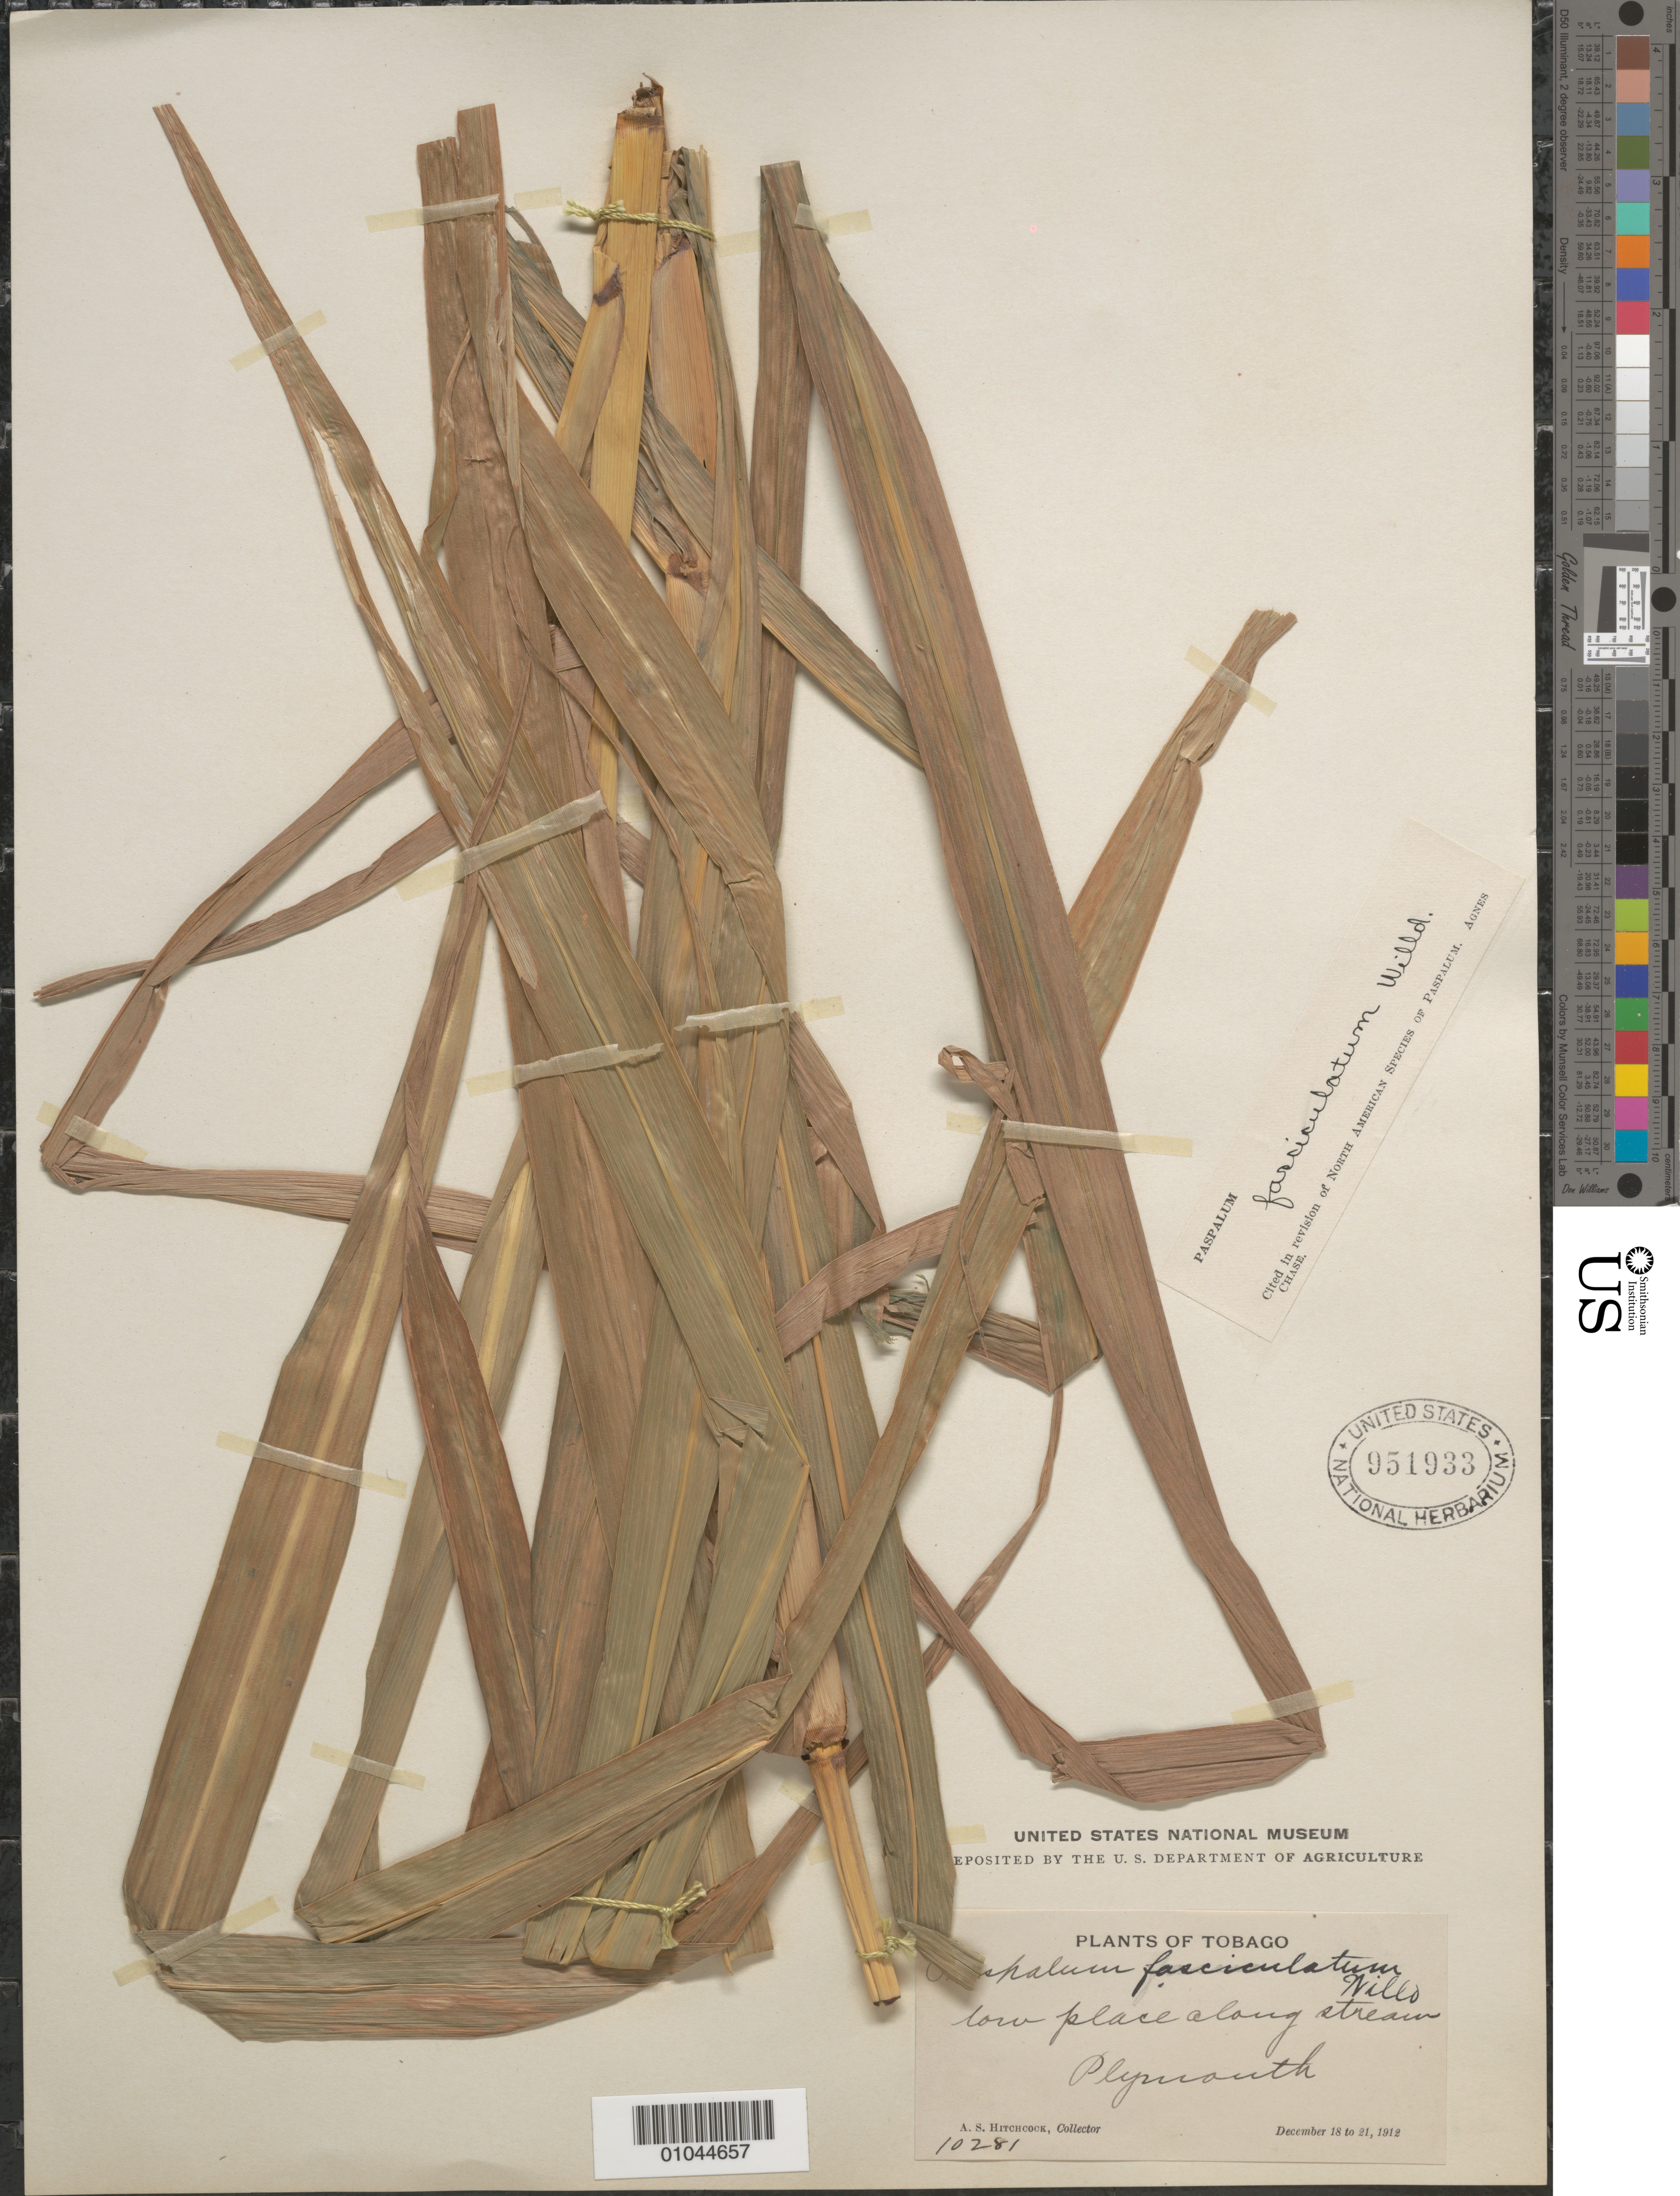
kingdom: Plantae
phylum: Tracheophyta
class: Liliopsida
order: Poales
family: Poaceae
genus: Paspalum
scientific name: Paspalum fasciculatum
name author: Willd. ex Flüggé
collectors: A. S. Hitchcock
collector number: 10281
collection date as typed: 18 Dec 1912 to 21 Dec 1912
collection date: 1912-12-18/1912-12-21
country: Trinidad and Tobago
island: Tobago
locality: Plymouth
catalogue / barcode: US 951933